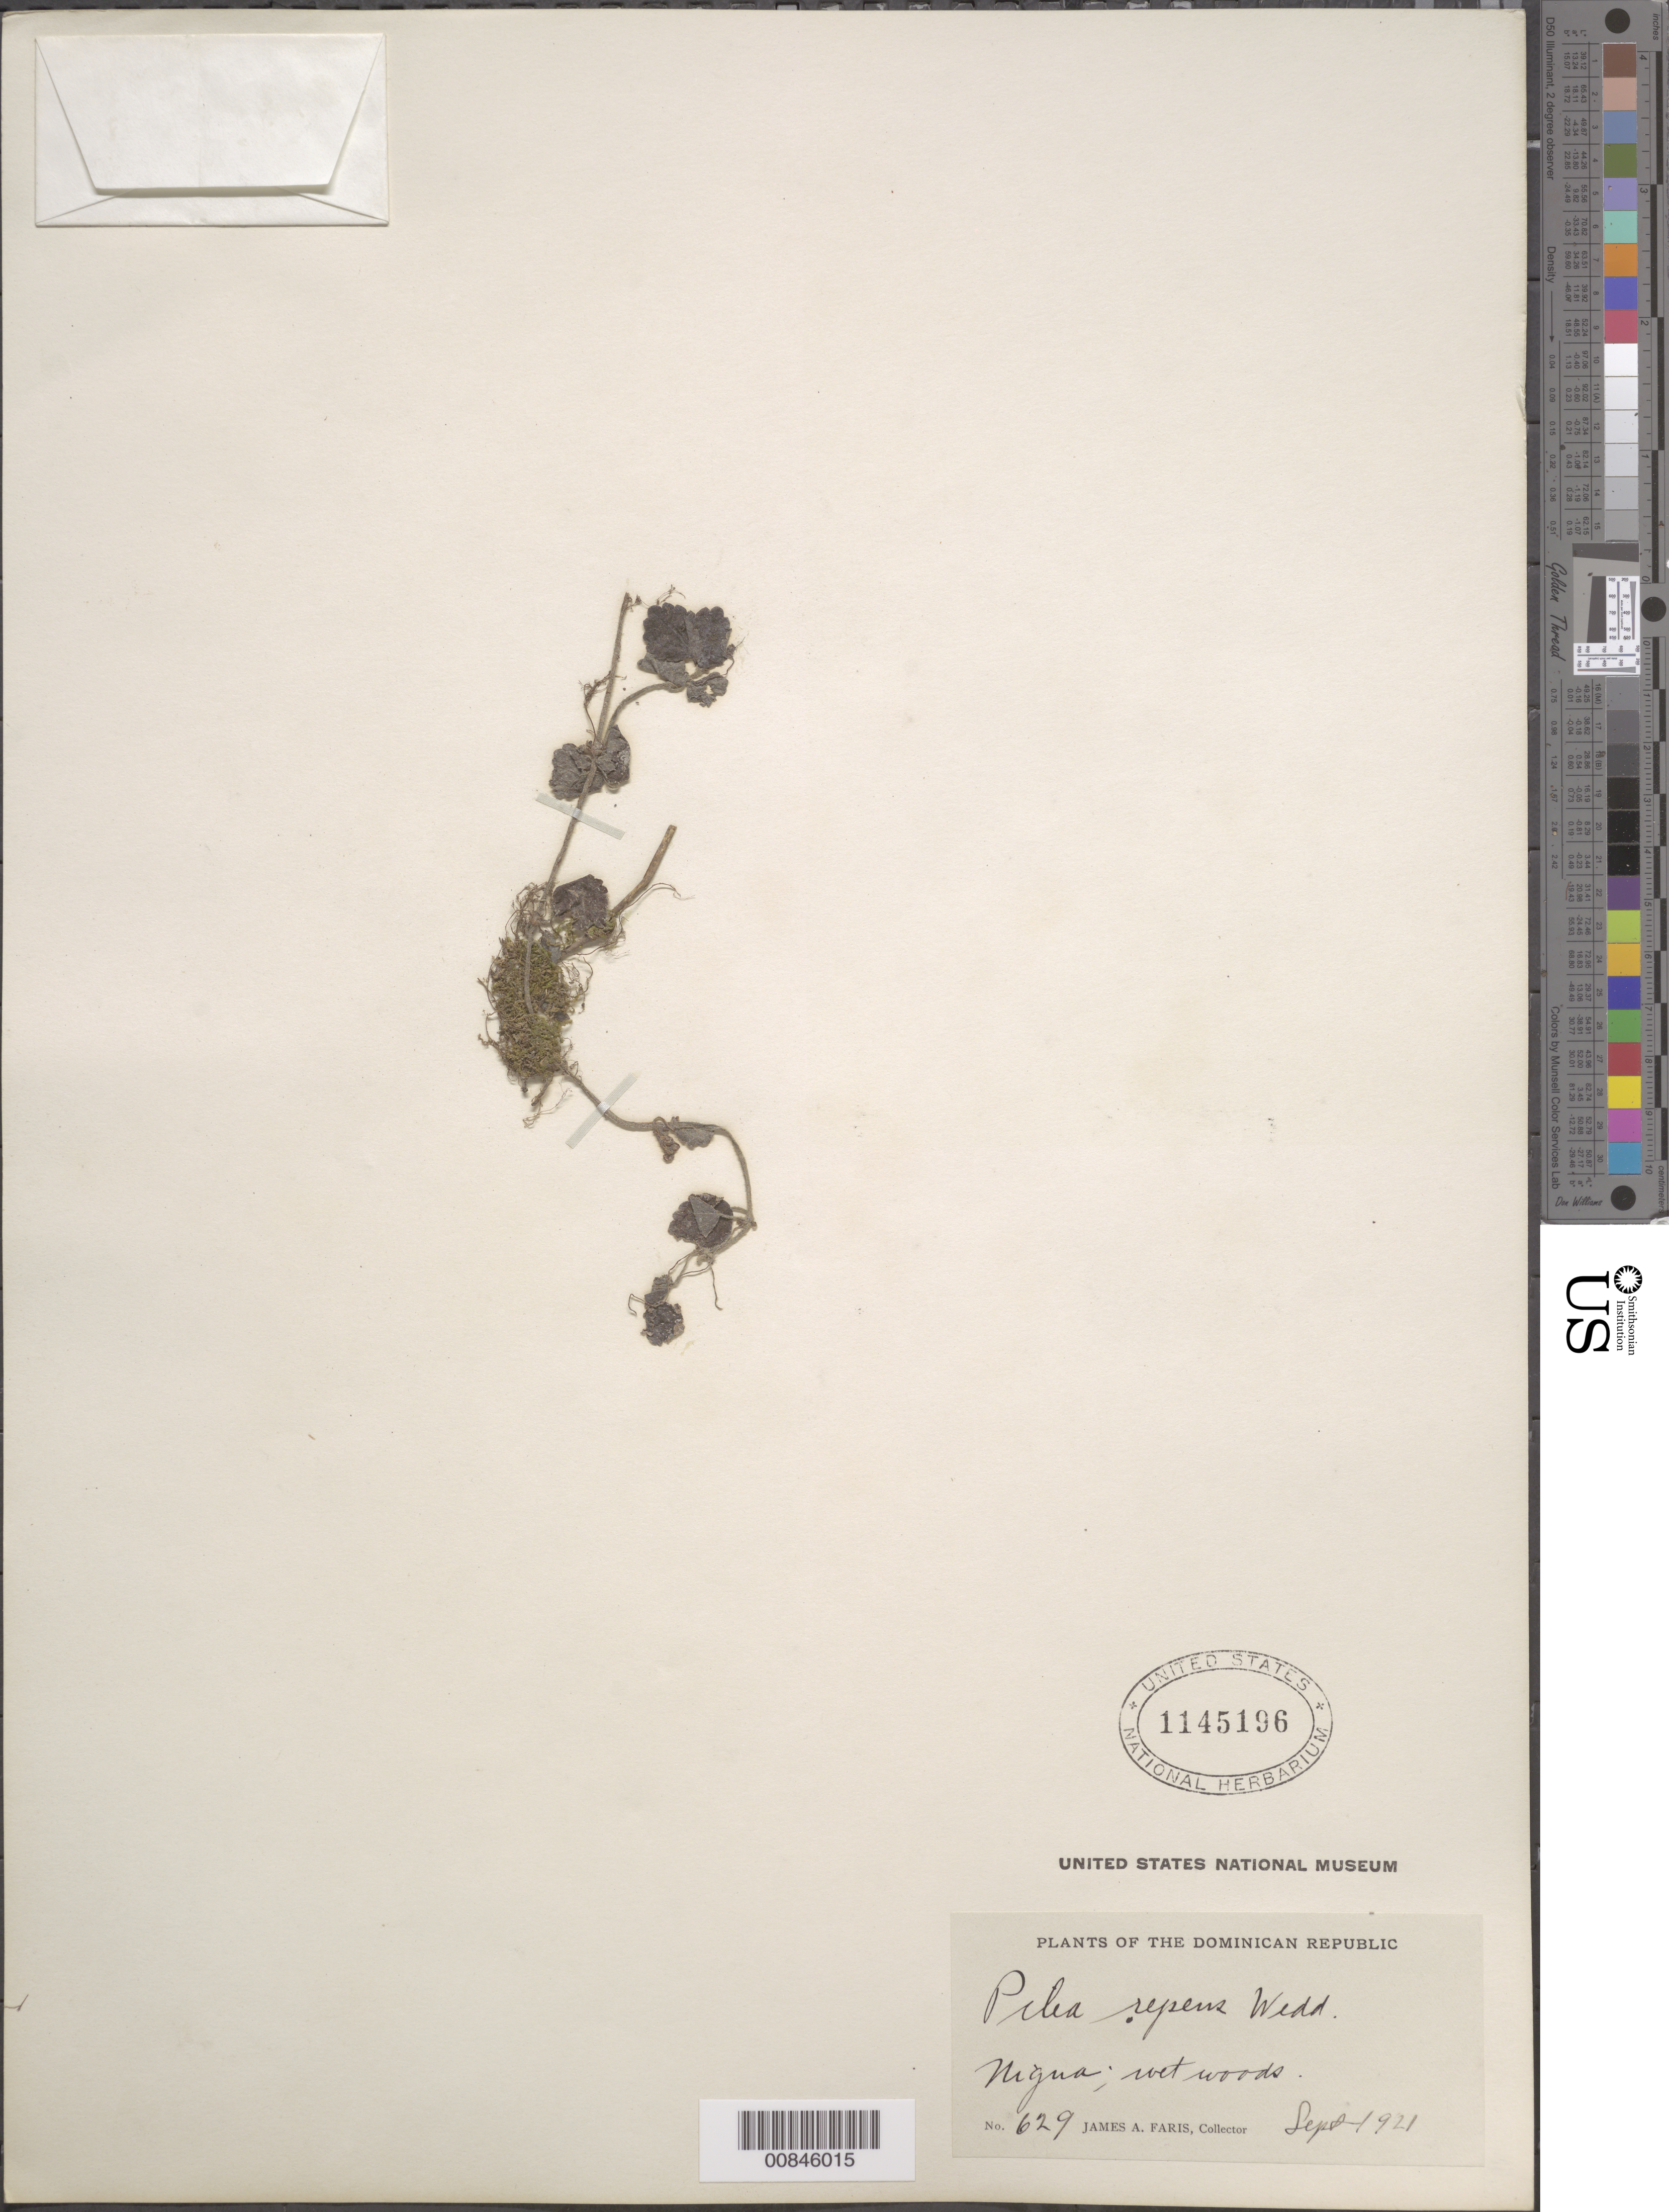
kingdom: Plantae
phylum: Tracheophyta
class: Magnoliopsida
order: Rosales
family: Urticaceae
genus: Pilea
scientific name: Pilea repens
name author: (Sw.) Wedd.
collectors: J. Faris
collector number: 629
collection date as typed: Sep 1921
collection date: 1921-09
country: Dominican Republic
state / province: San Cristóbal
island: Hispaniola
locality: Nigua.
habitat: Wet woods.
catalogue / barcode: US 1145196